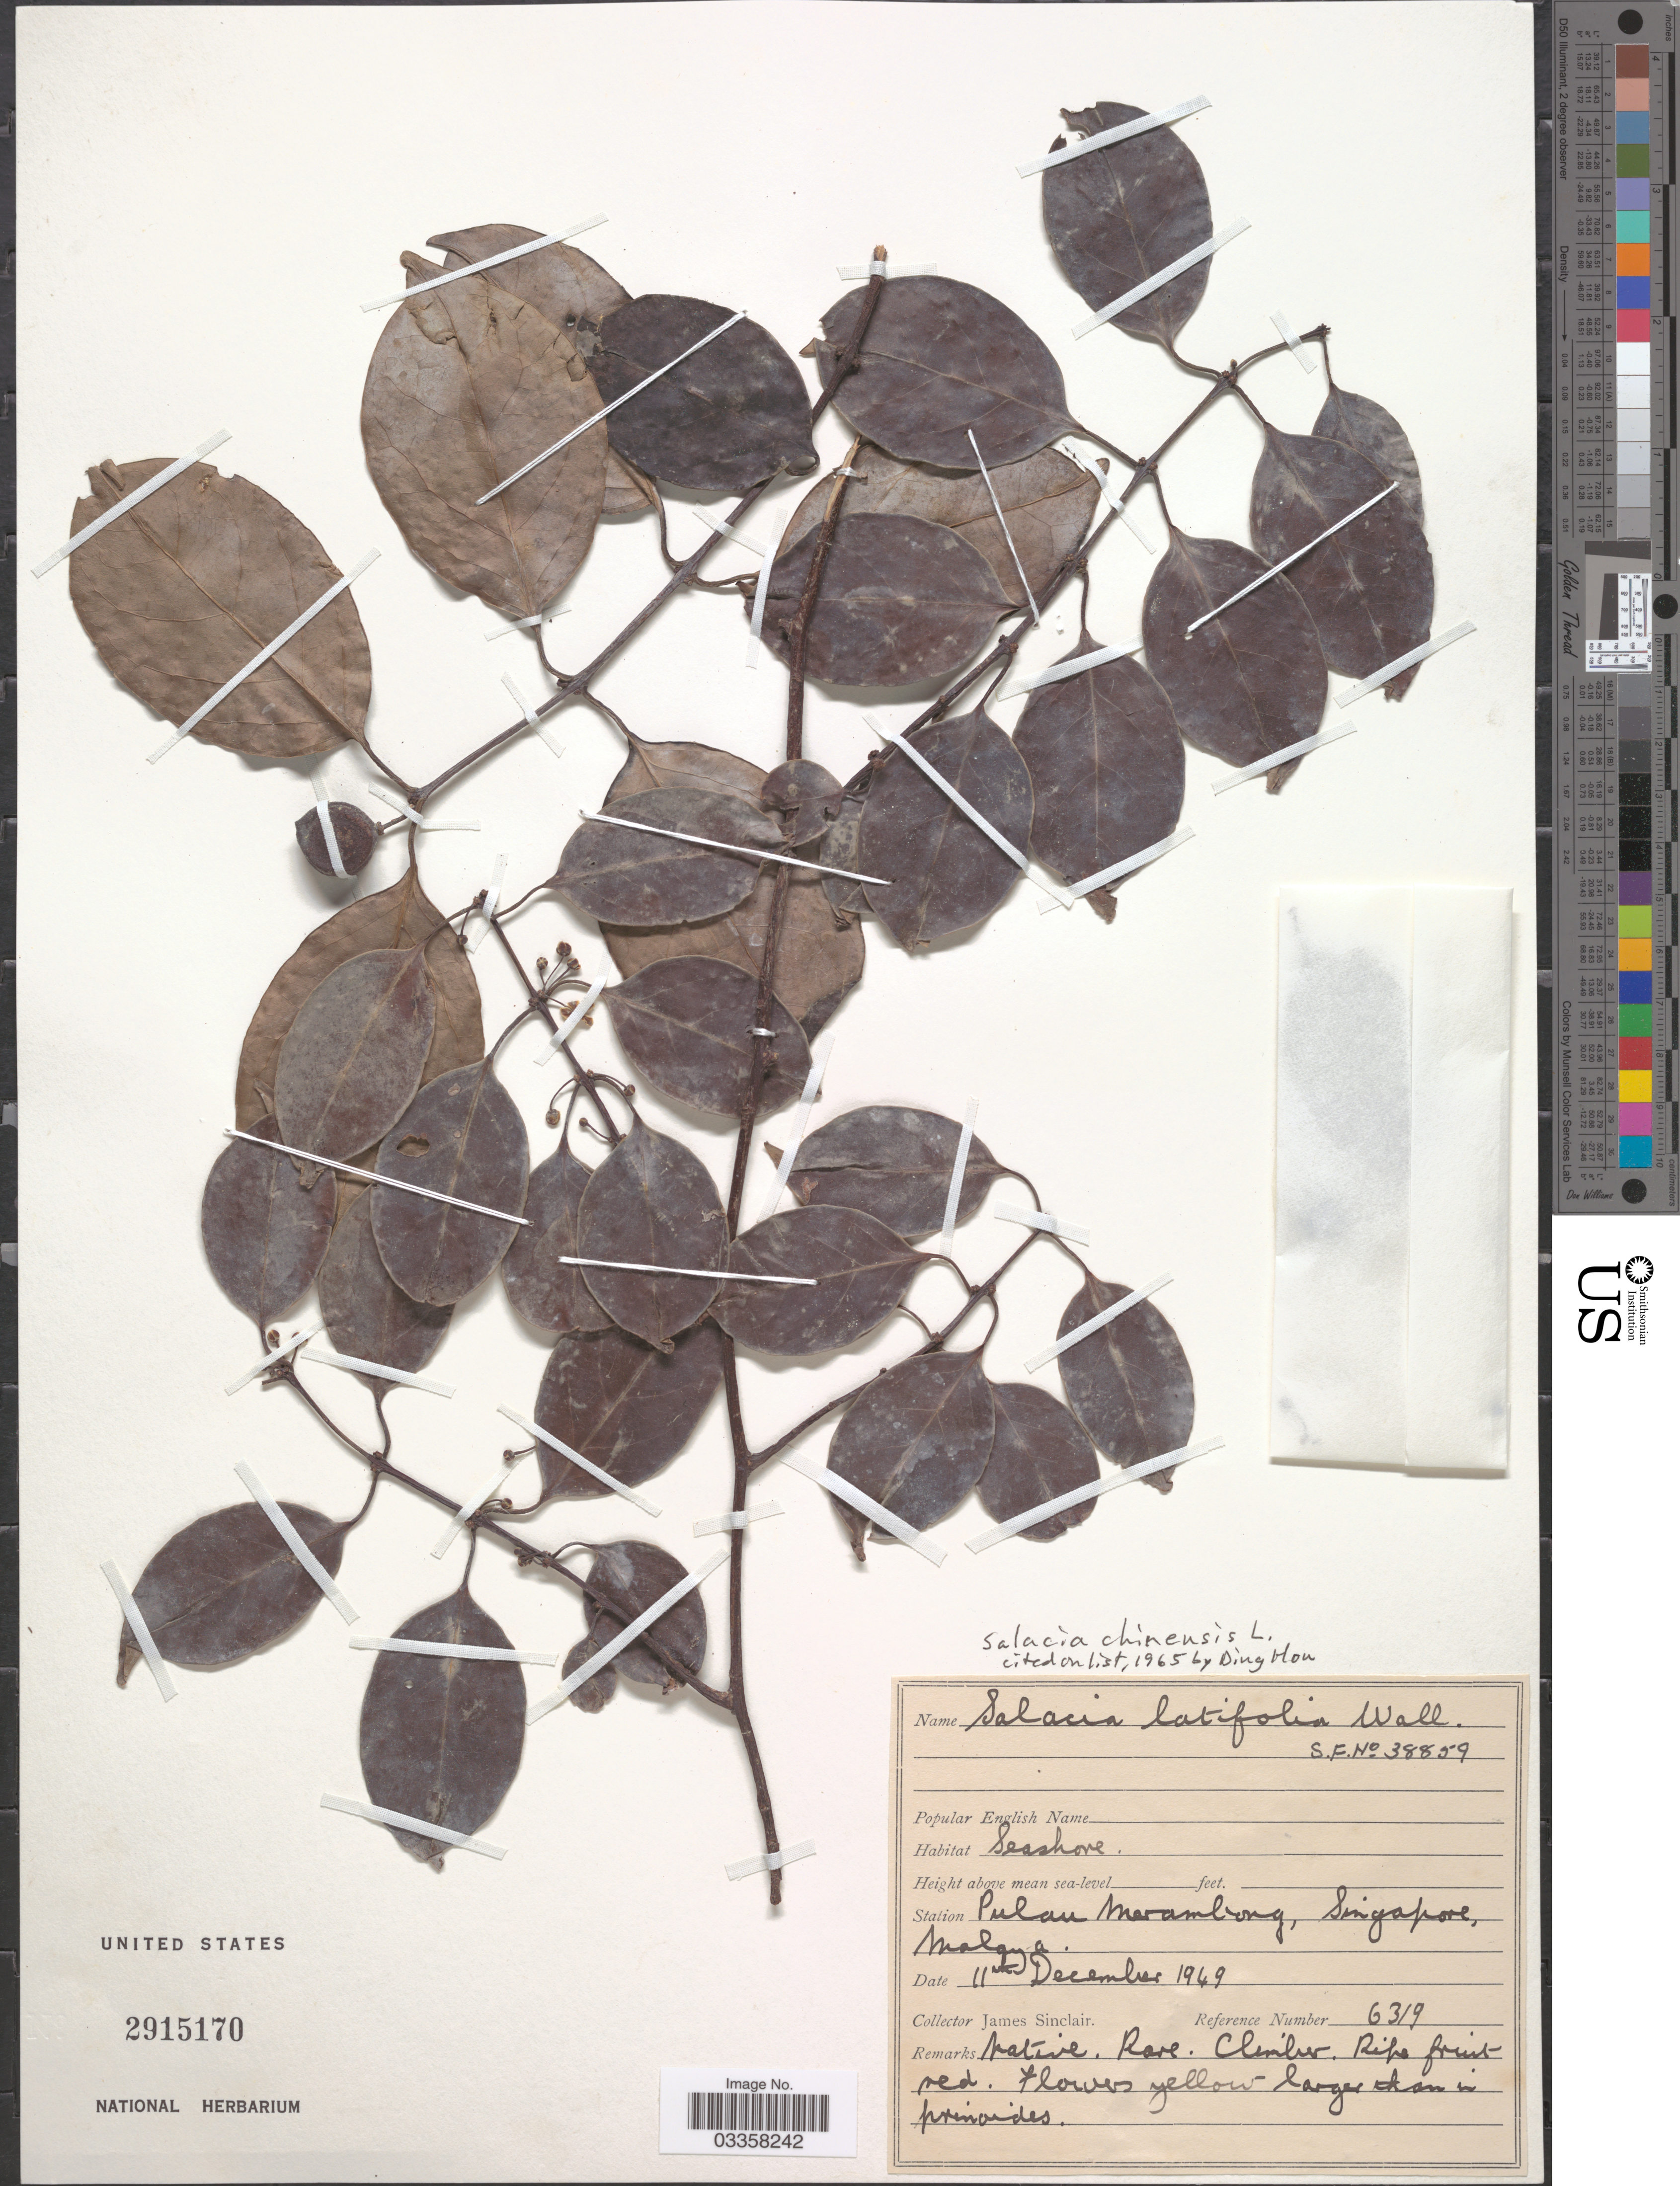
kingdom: Plantae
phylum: Tracheophyta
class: Magnoliopsida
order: Celastrales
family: Celastraceae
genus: Salacia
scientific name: Salacia chinensis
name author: L.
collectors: J. Sinclair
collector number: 6319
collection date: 1949-12-11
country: Singapore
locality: Station Pulau Merambong, Malaya.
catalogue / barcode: US 2915170